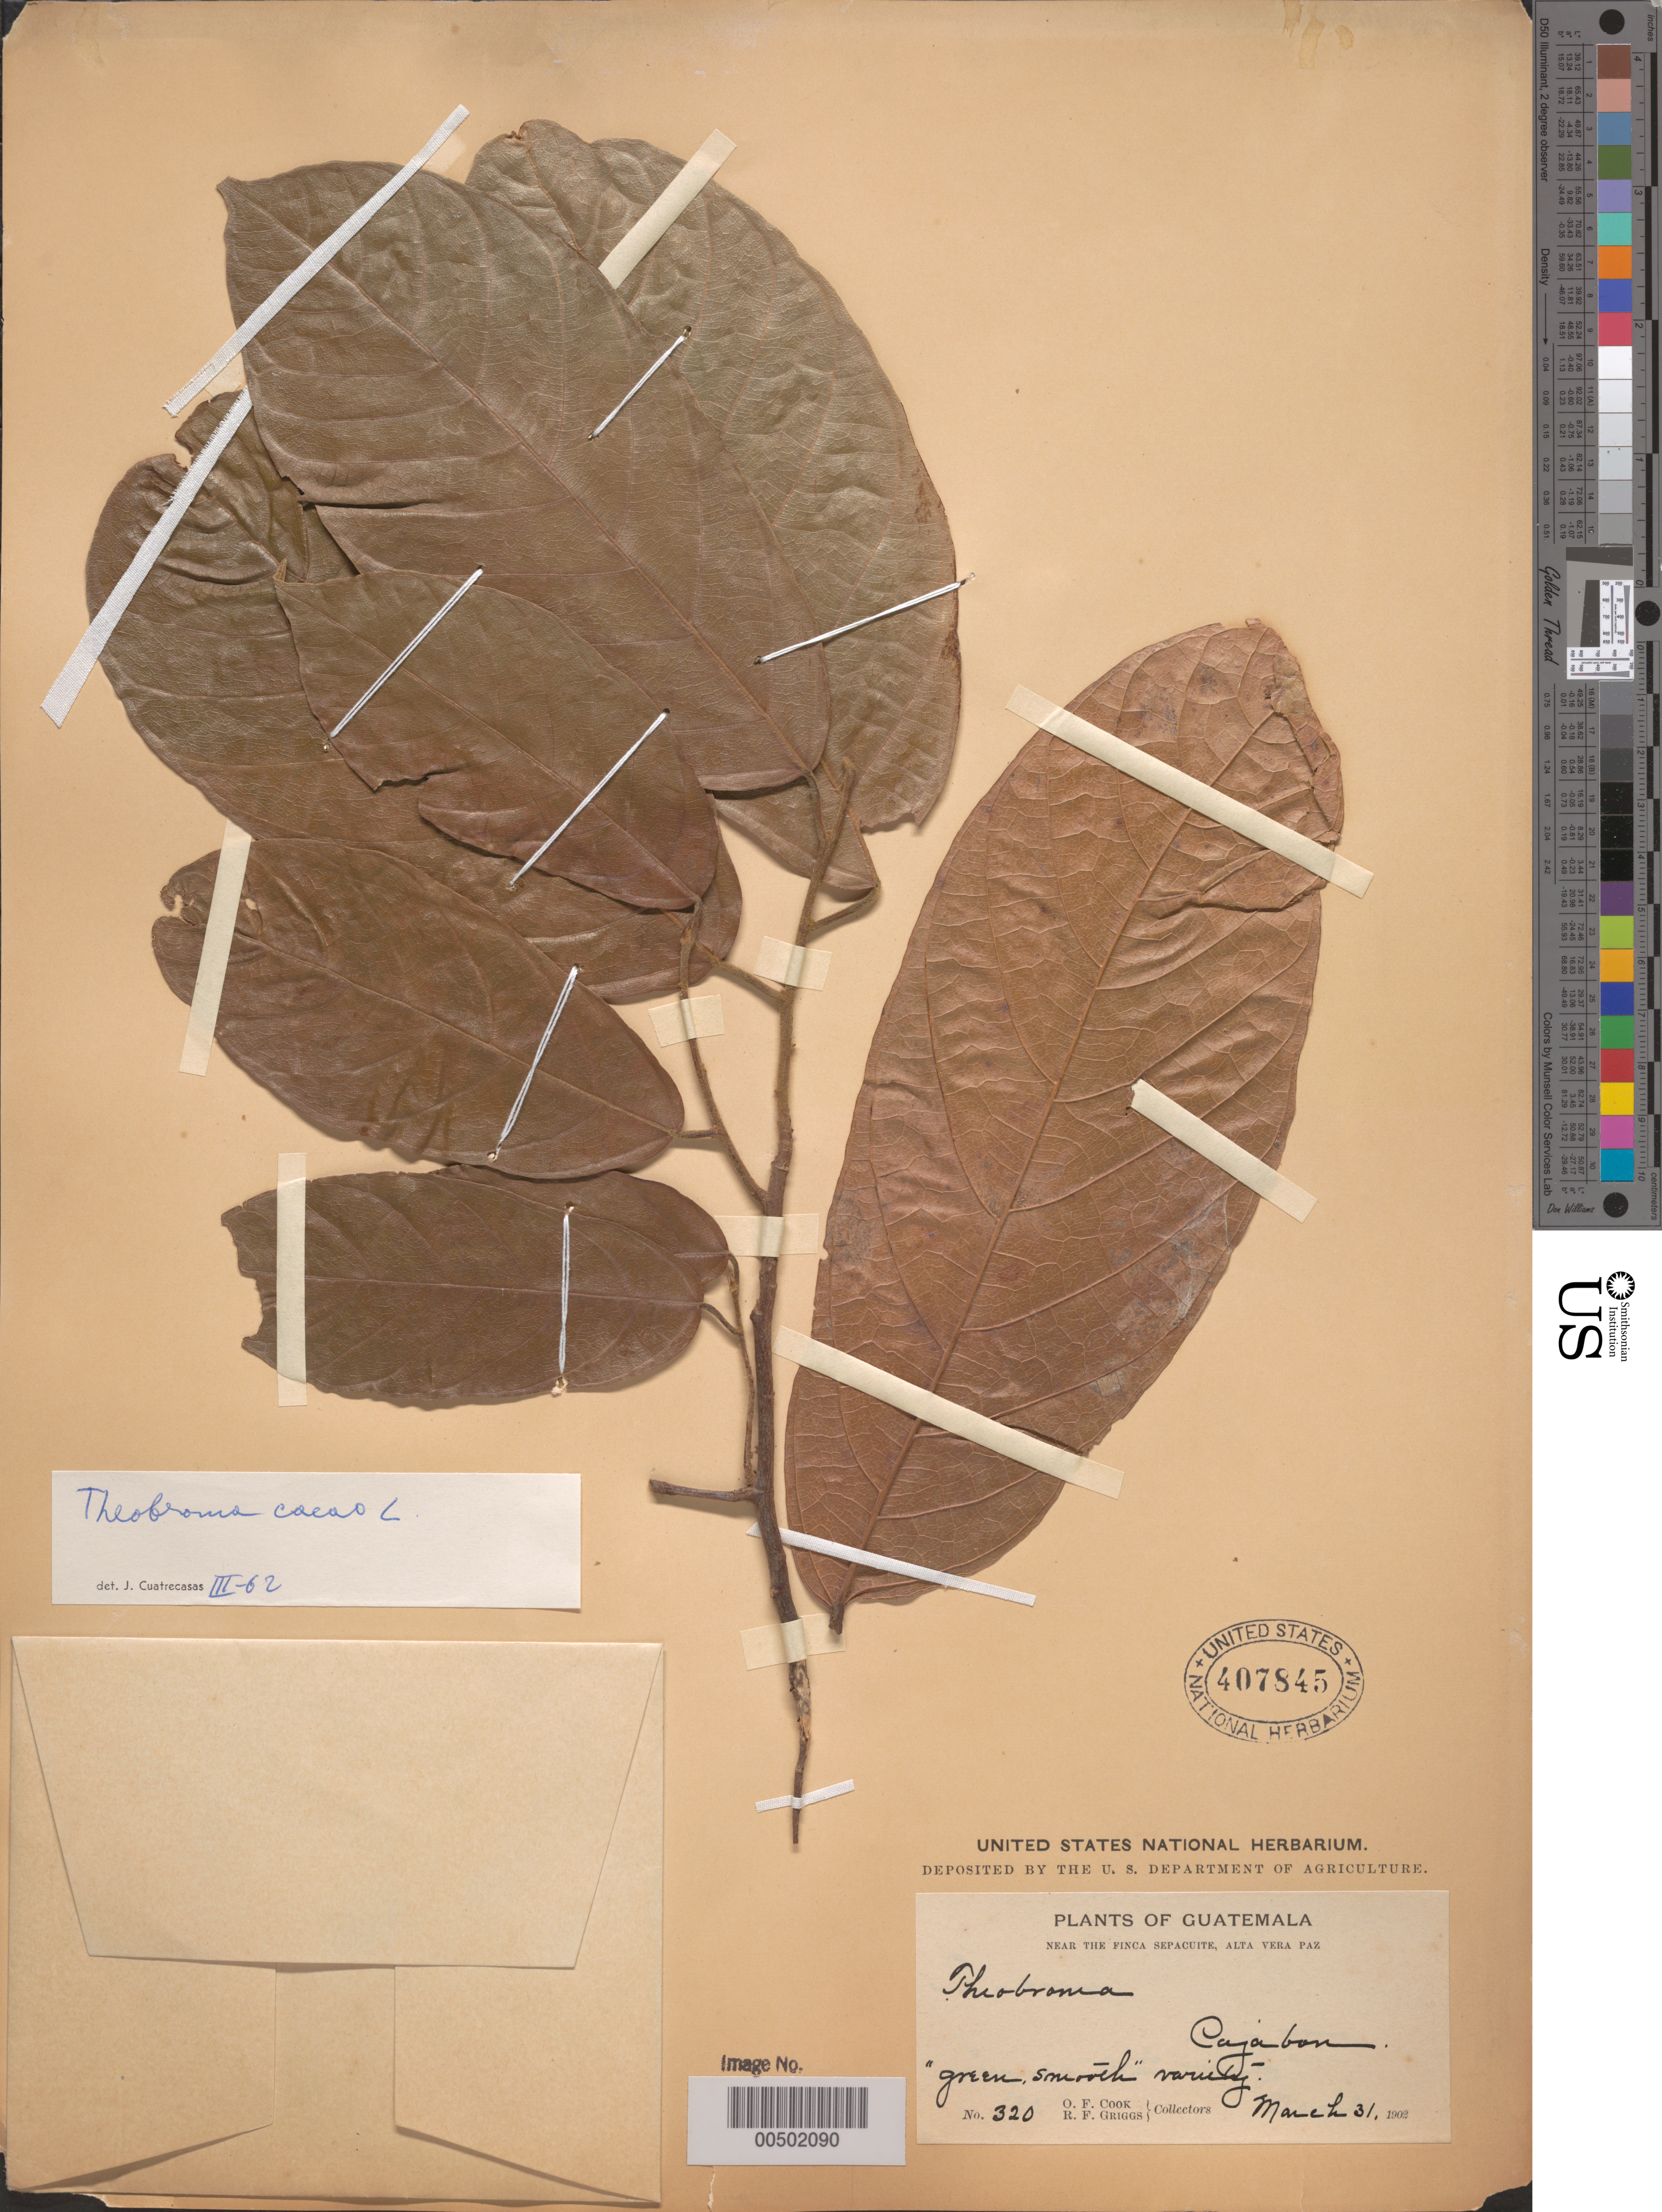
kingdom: Plantae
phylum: Tracheophyta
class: Magnoliopsida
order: Malvales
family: Malvaceae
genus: Theobroma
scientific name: Theobroma cacao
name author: L.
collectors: O. F. Cook & R. F. Griggs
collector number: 320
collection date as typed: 31 Mar 1902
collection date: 1902-03-31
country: Guatemala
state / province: Alta Verapaz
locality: Near the Finca Sepacuite, Cajabon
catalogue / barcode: US 407845